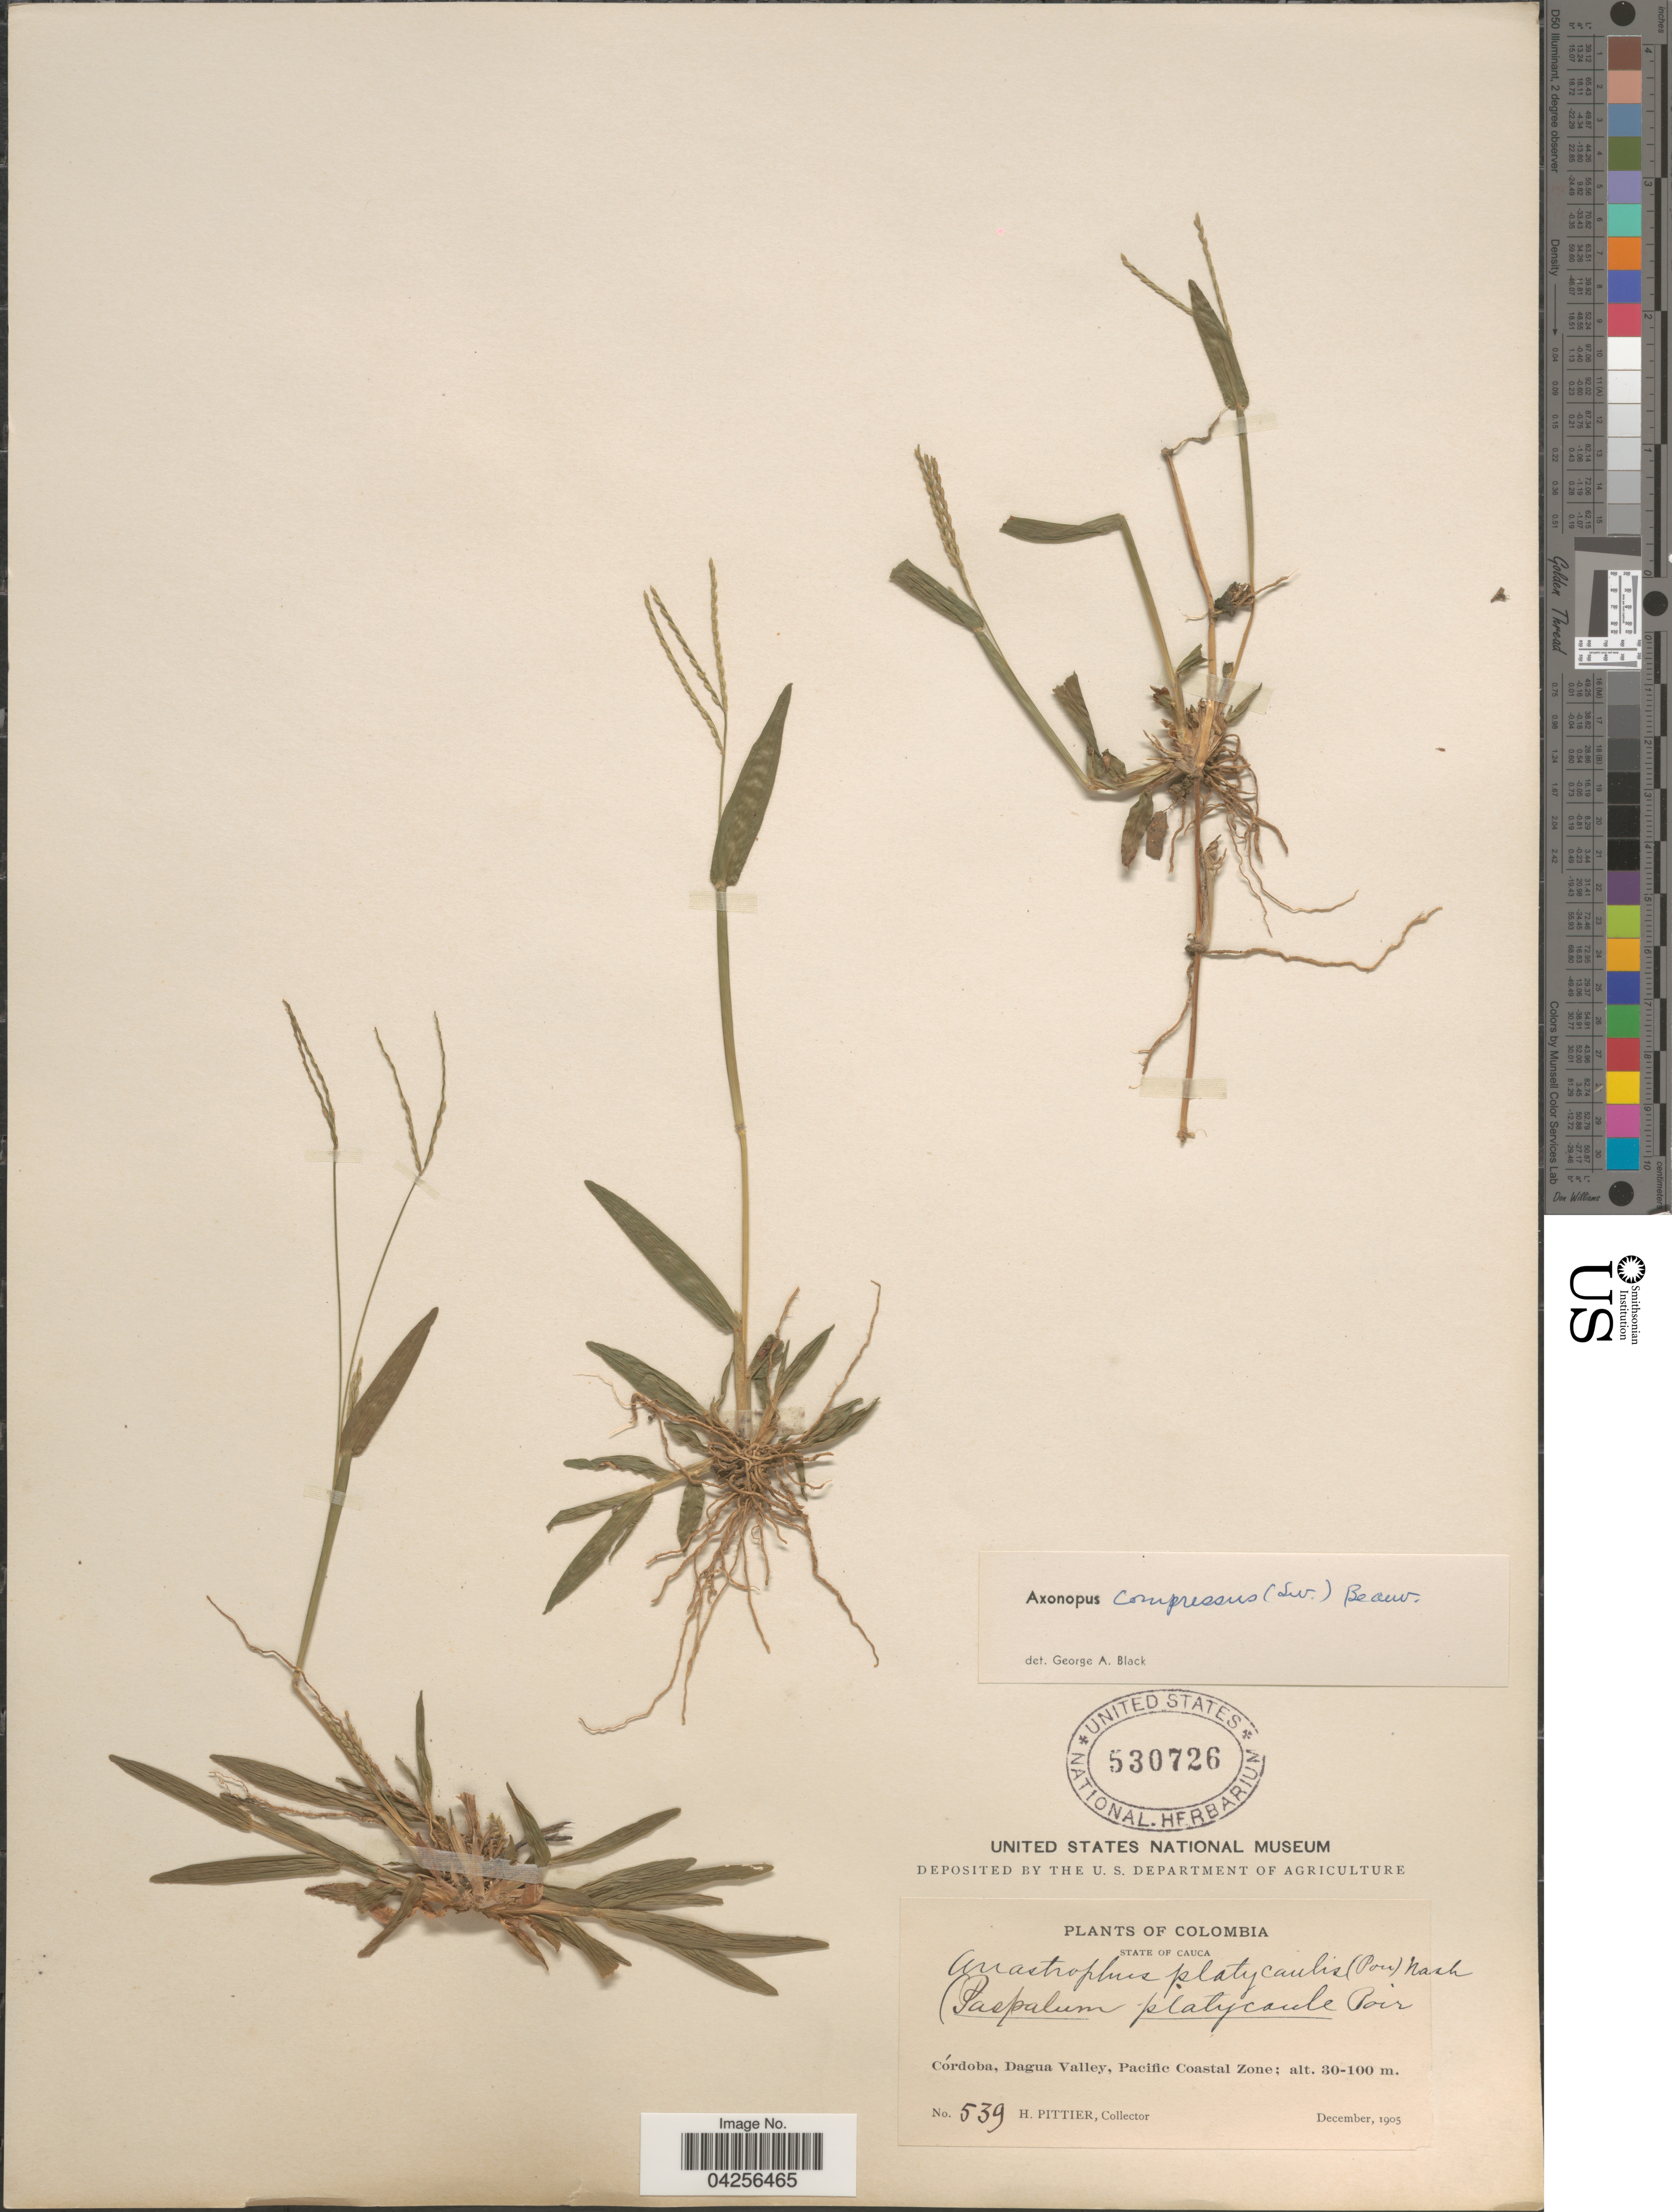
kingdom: Plantae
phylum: Tracheophyta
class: Liliopsida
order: Poales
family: Poaceae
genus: Axonopus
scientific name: Axonopus compressus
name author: (Sw.) P. Beauv.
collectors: H. F. Pittier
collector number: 539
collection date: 1905-12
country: Colombia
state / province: Cauca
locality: Córdoba, Dagua Valley, Pacific Coastal Zone.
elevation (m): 30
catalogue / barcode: US 530726